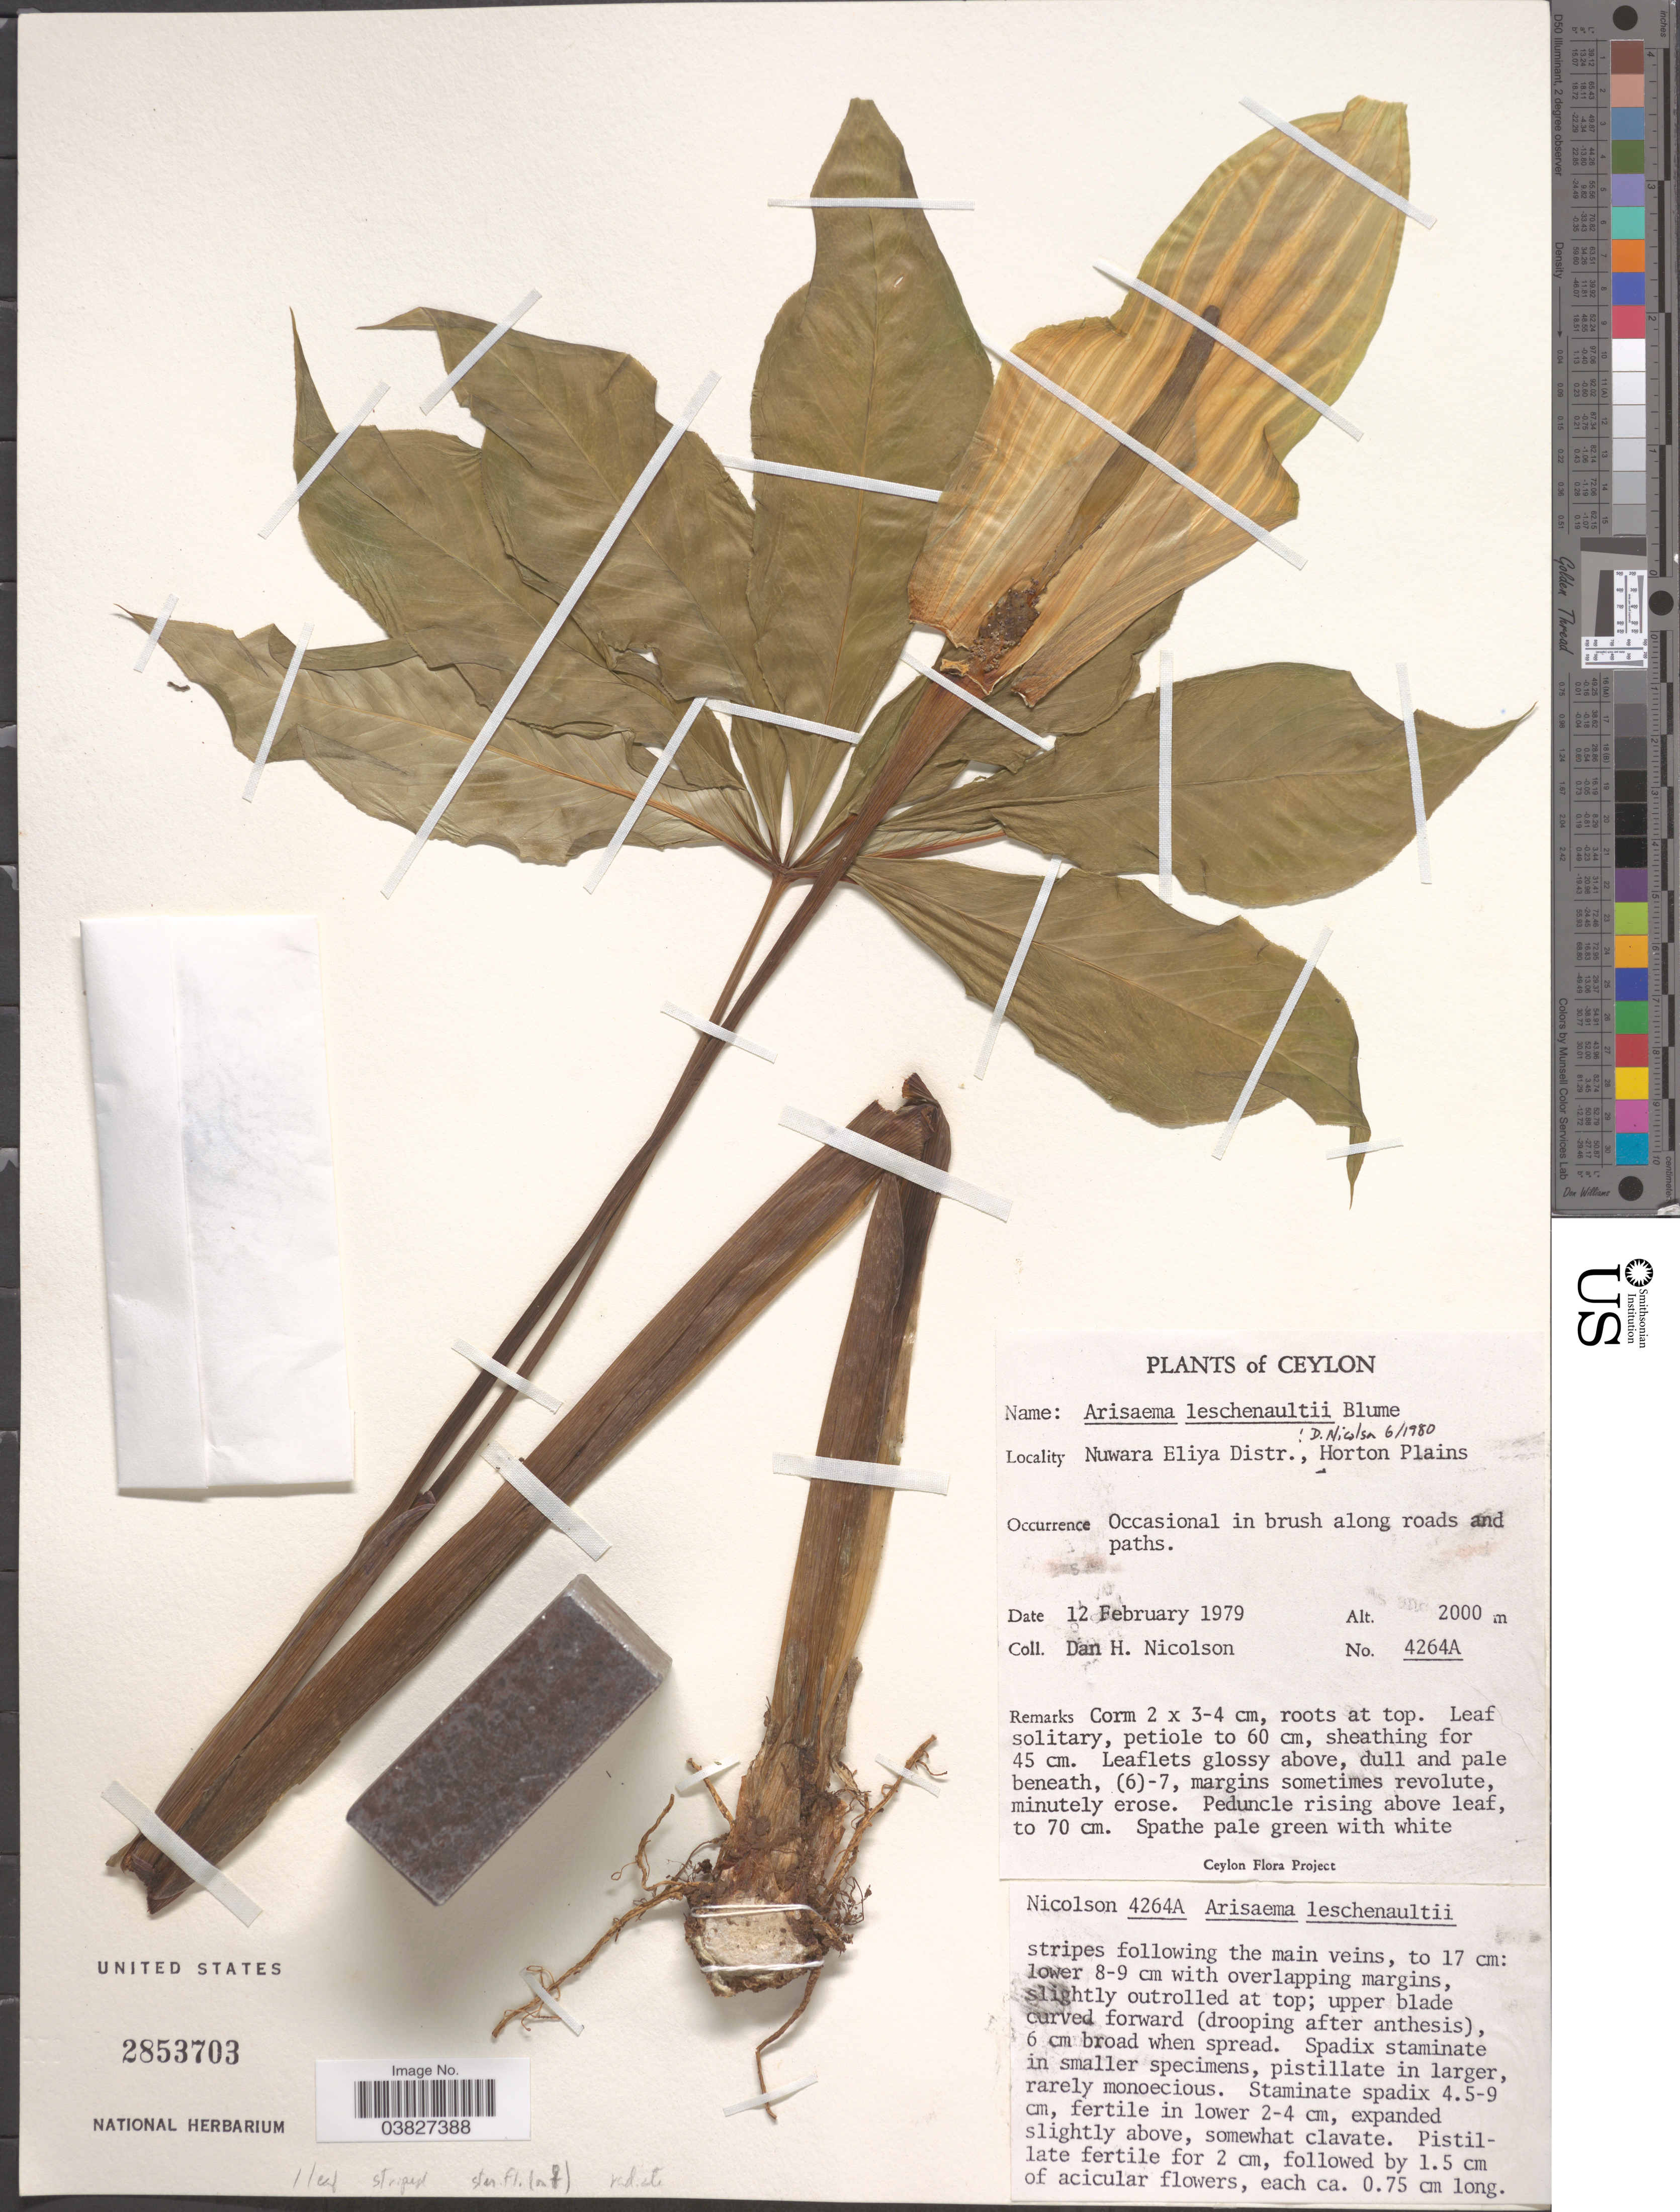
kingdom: Plantae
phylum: Tracheophyta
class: Liliopsida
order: Alismatales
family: Araceae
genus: Arisaema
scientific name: Arisaema leschenaultii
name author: Blume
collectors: D. H. Nicolson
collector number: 4264A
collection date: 1979-02-12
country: Sri Lanka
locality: Ceylon. Nuwara Eliya Distr., Horton Plains. In brush along roads and paths.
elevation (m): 2000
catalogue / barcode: US 2853703